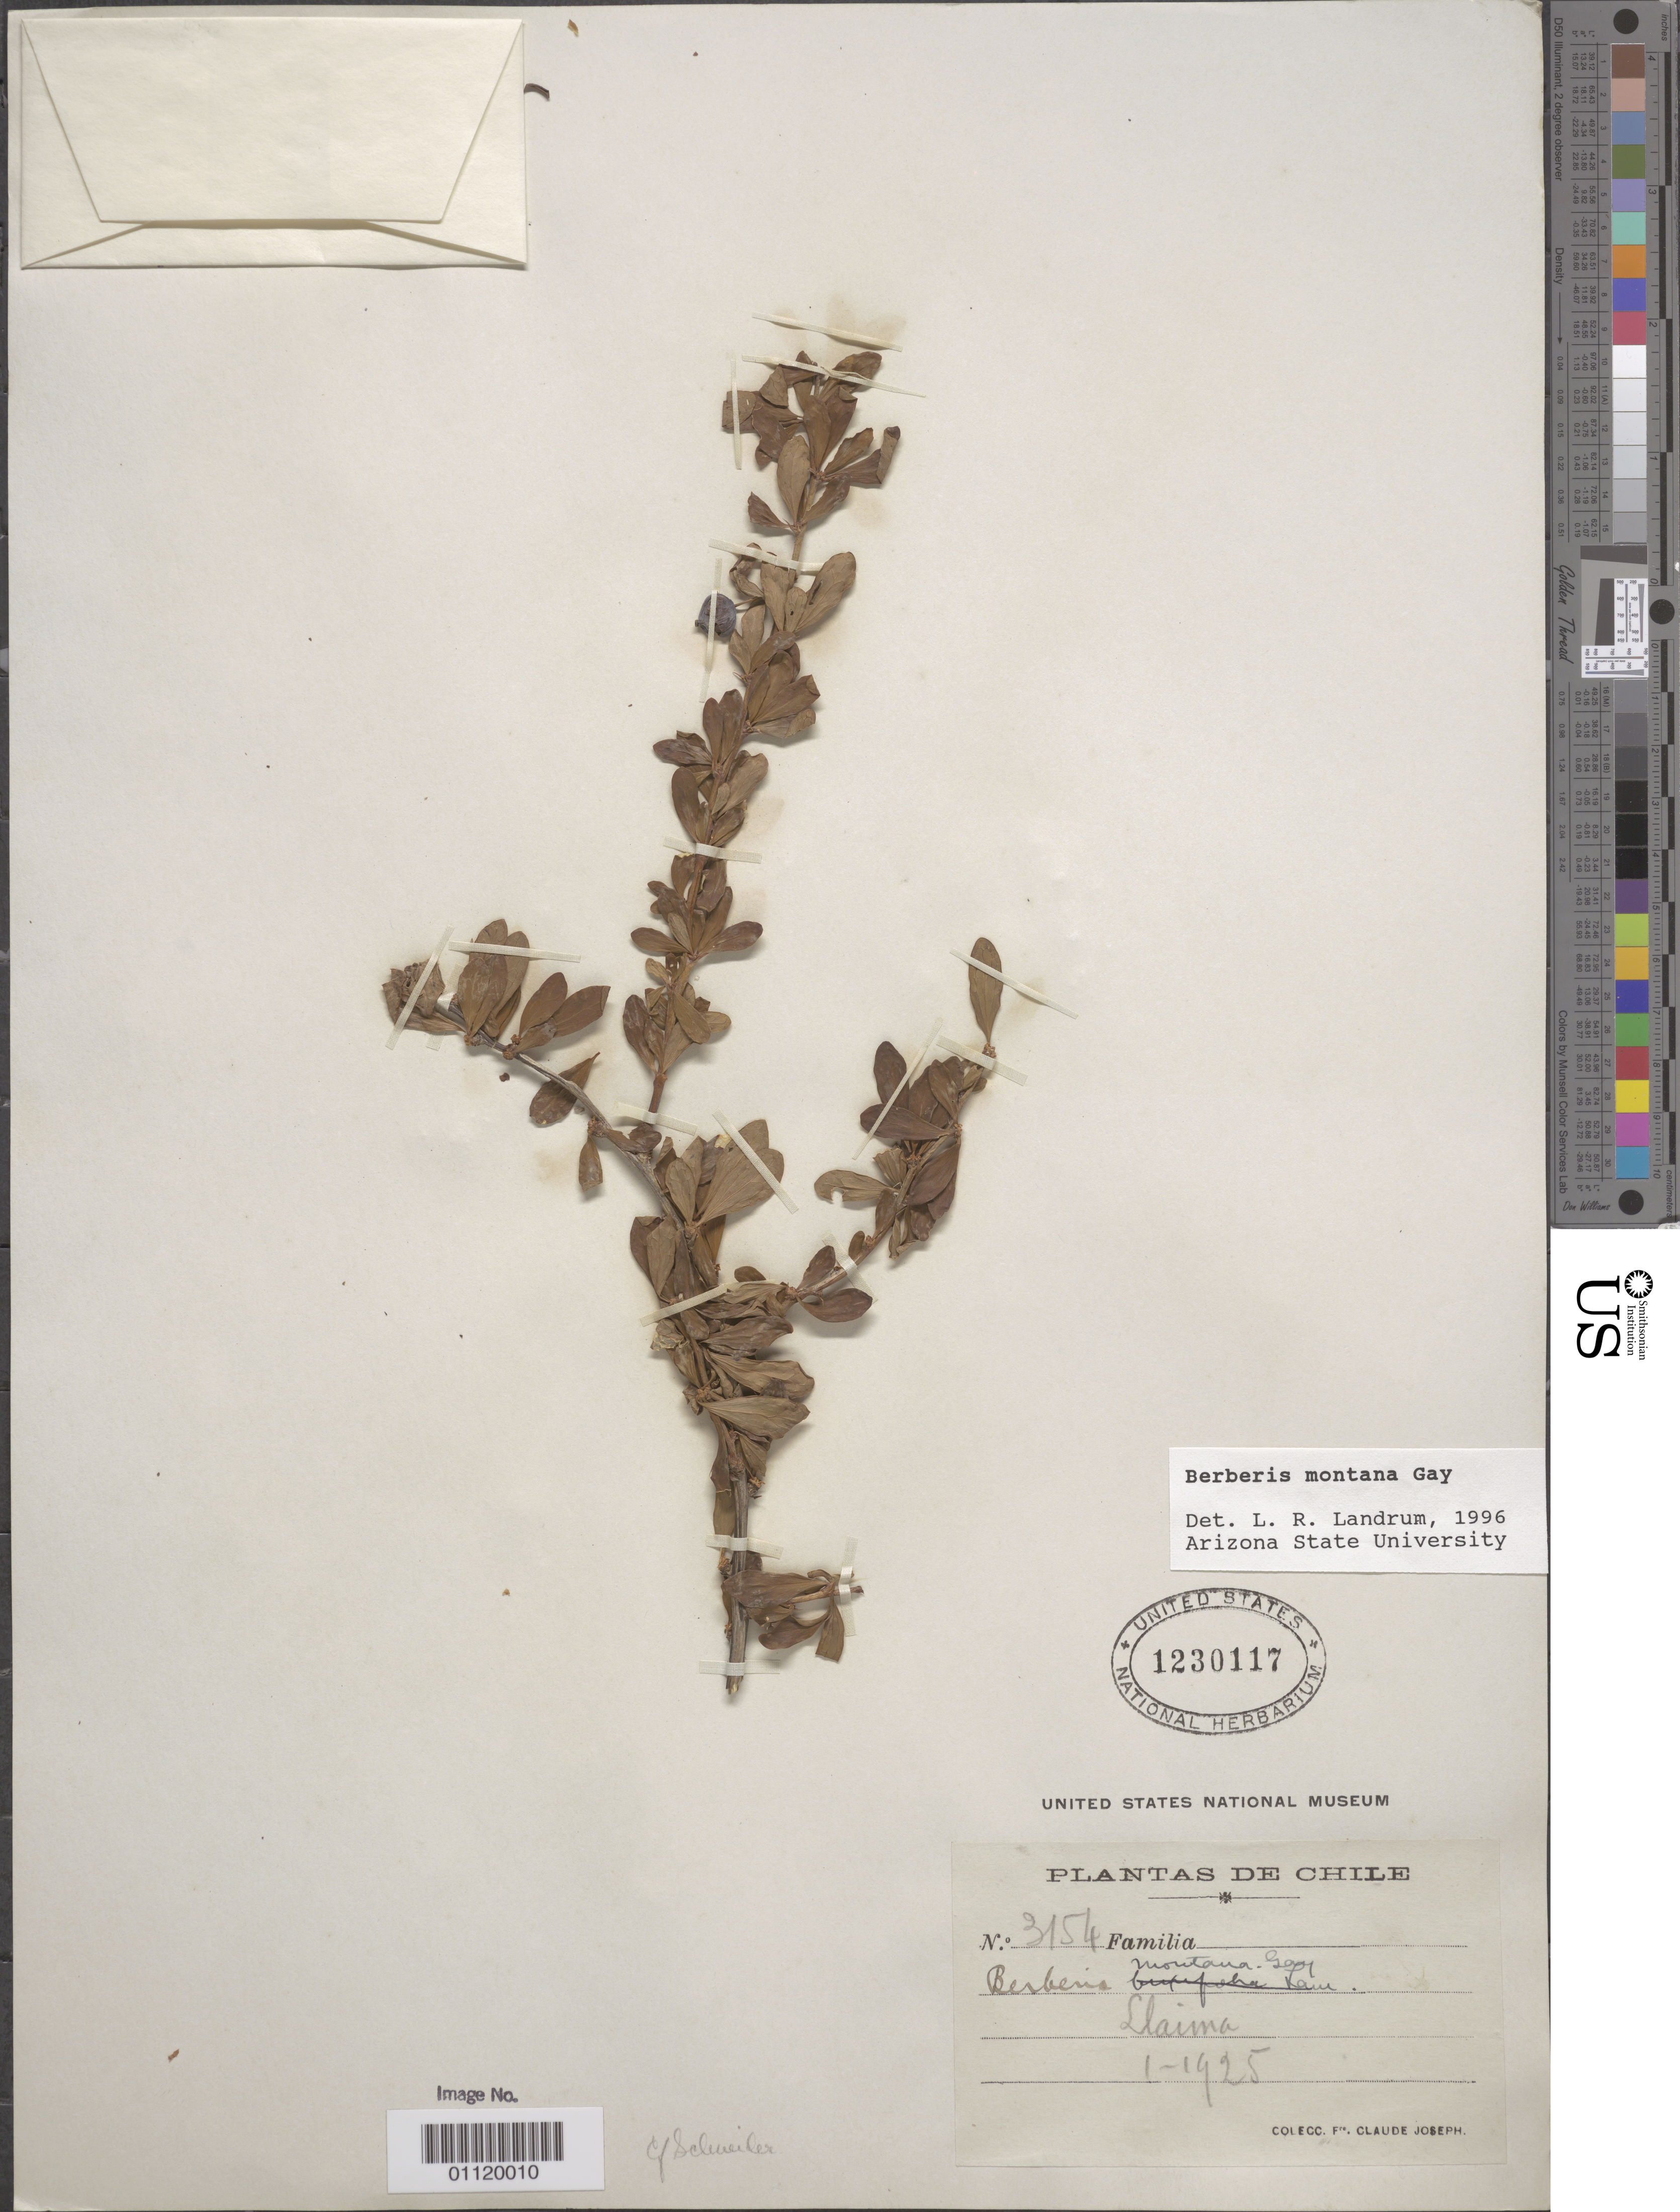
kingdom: Plantae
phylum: Tracheophyta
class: Magnoliopsida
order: Ranunculales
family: Berberidaceae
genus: Berberis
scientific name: Berberis montana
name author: Gay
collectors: C. Joseph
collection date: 1925-01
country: Chile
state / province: Araucanía (IX)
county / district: Cautin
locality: Llaima.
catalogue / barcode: US 1230117